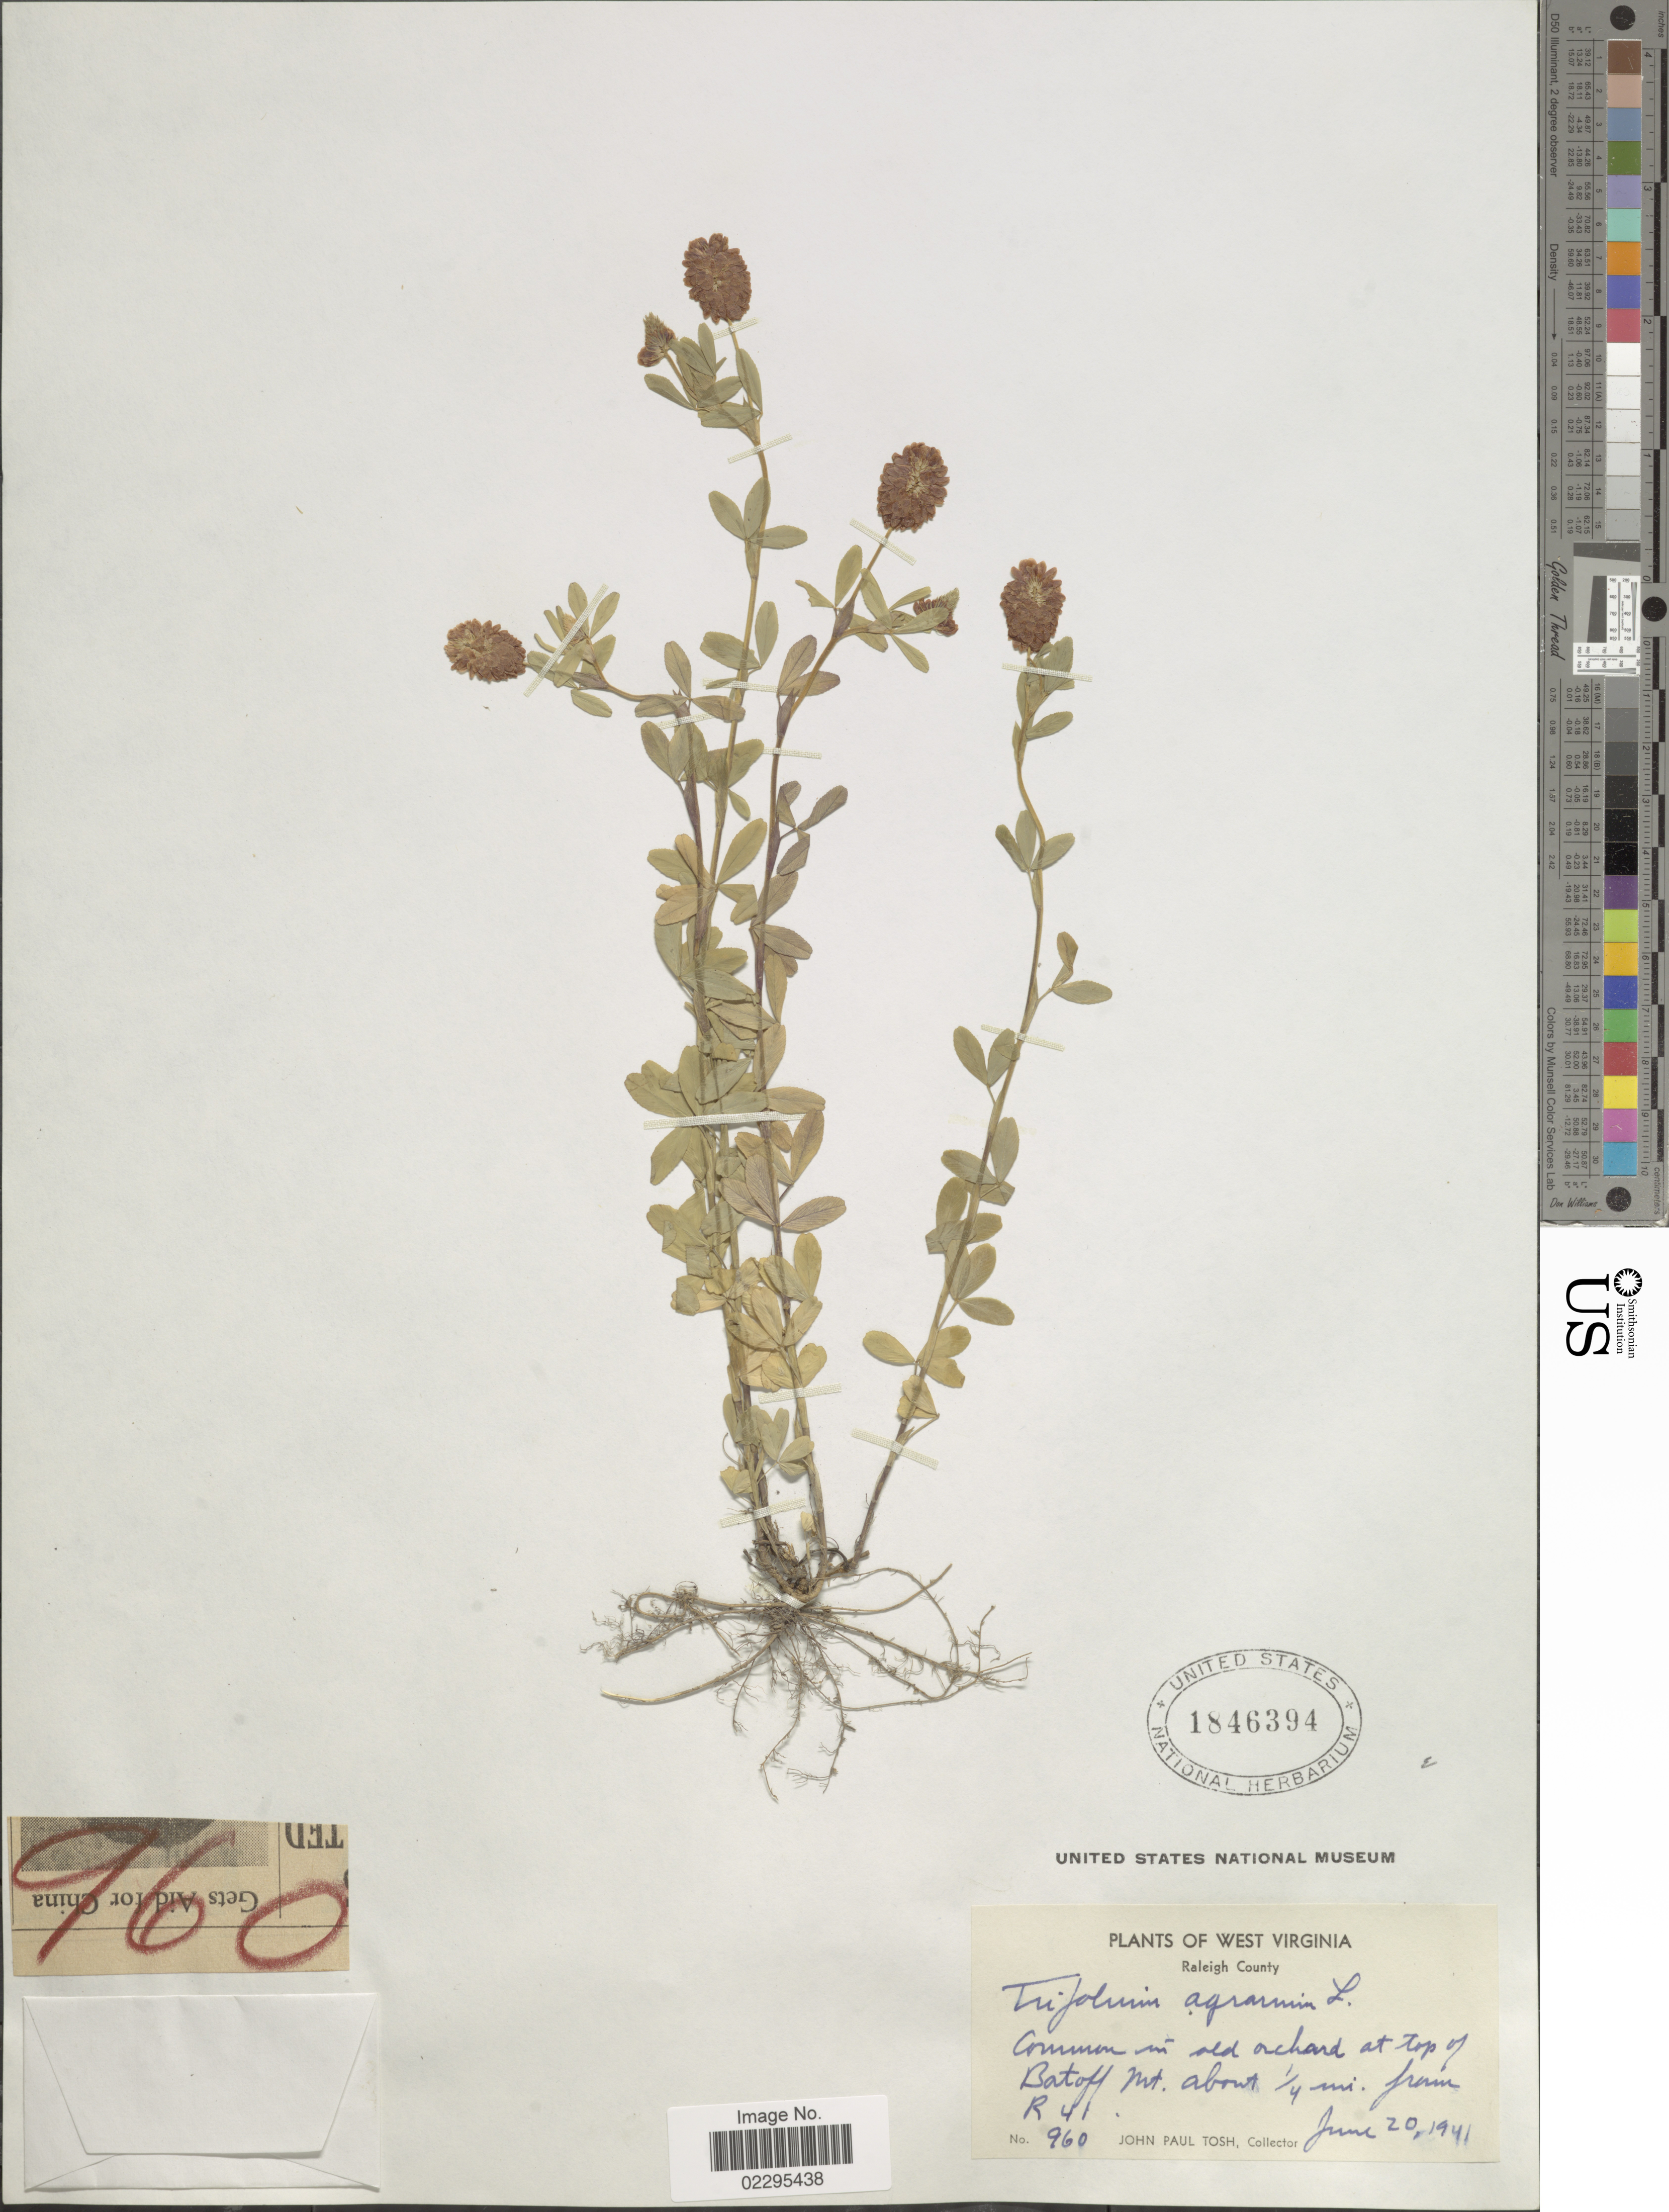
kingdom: Plantae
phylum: Tracheophyta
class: Magnoliopsida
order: Fabales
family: Fabaceae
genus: Trifolium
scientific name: Trifolium agrarium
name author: L.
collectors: J. Tosh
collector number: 960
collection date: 1941-06-20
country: United States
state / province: West Virginia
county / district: Raleigh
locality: Raleigh County. at top of Batoff Mt. about ¼ mi. from R 41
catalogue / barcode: US 1846394